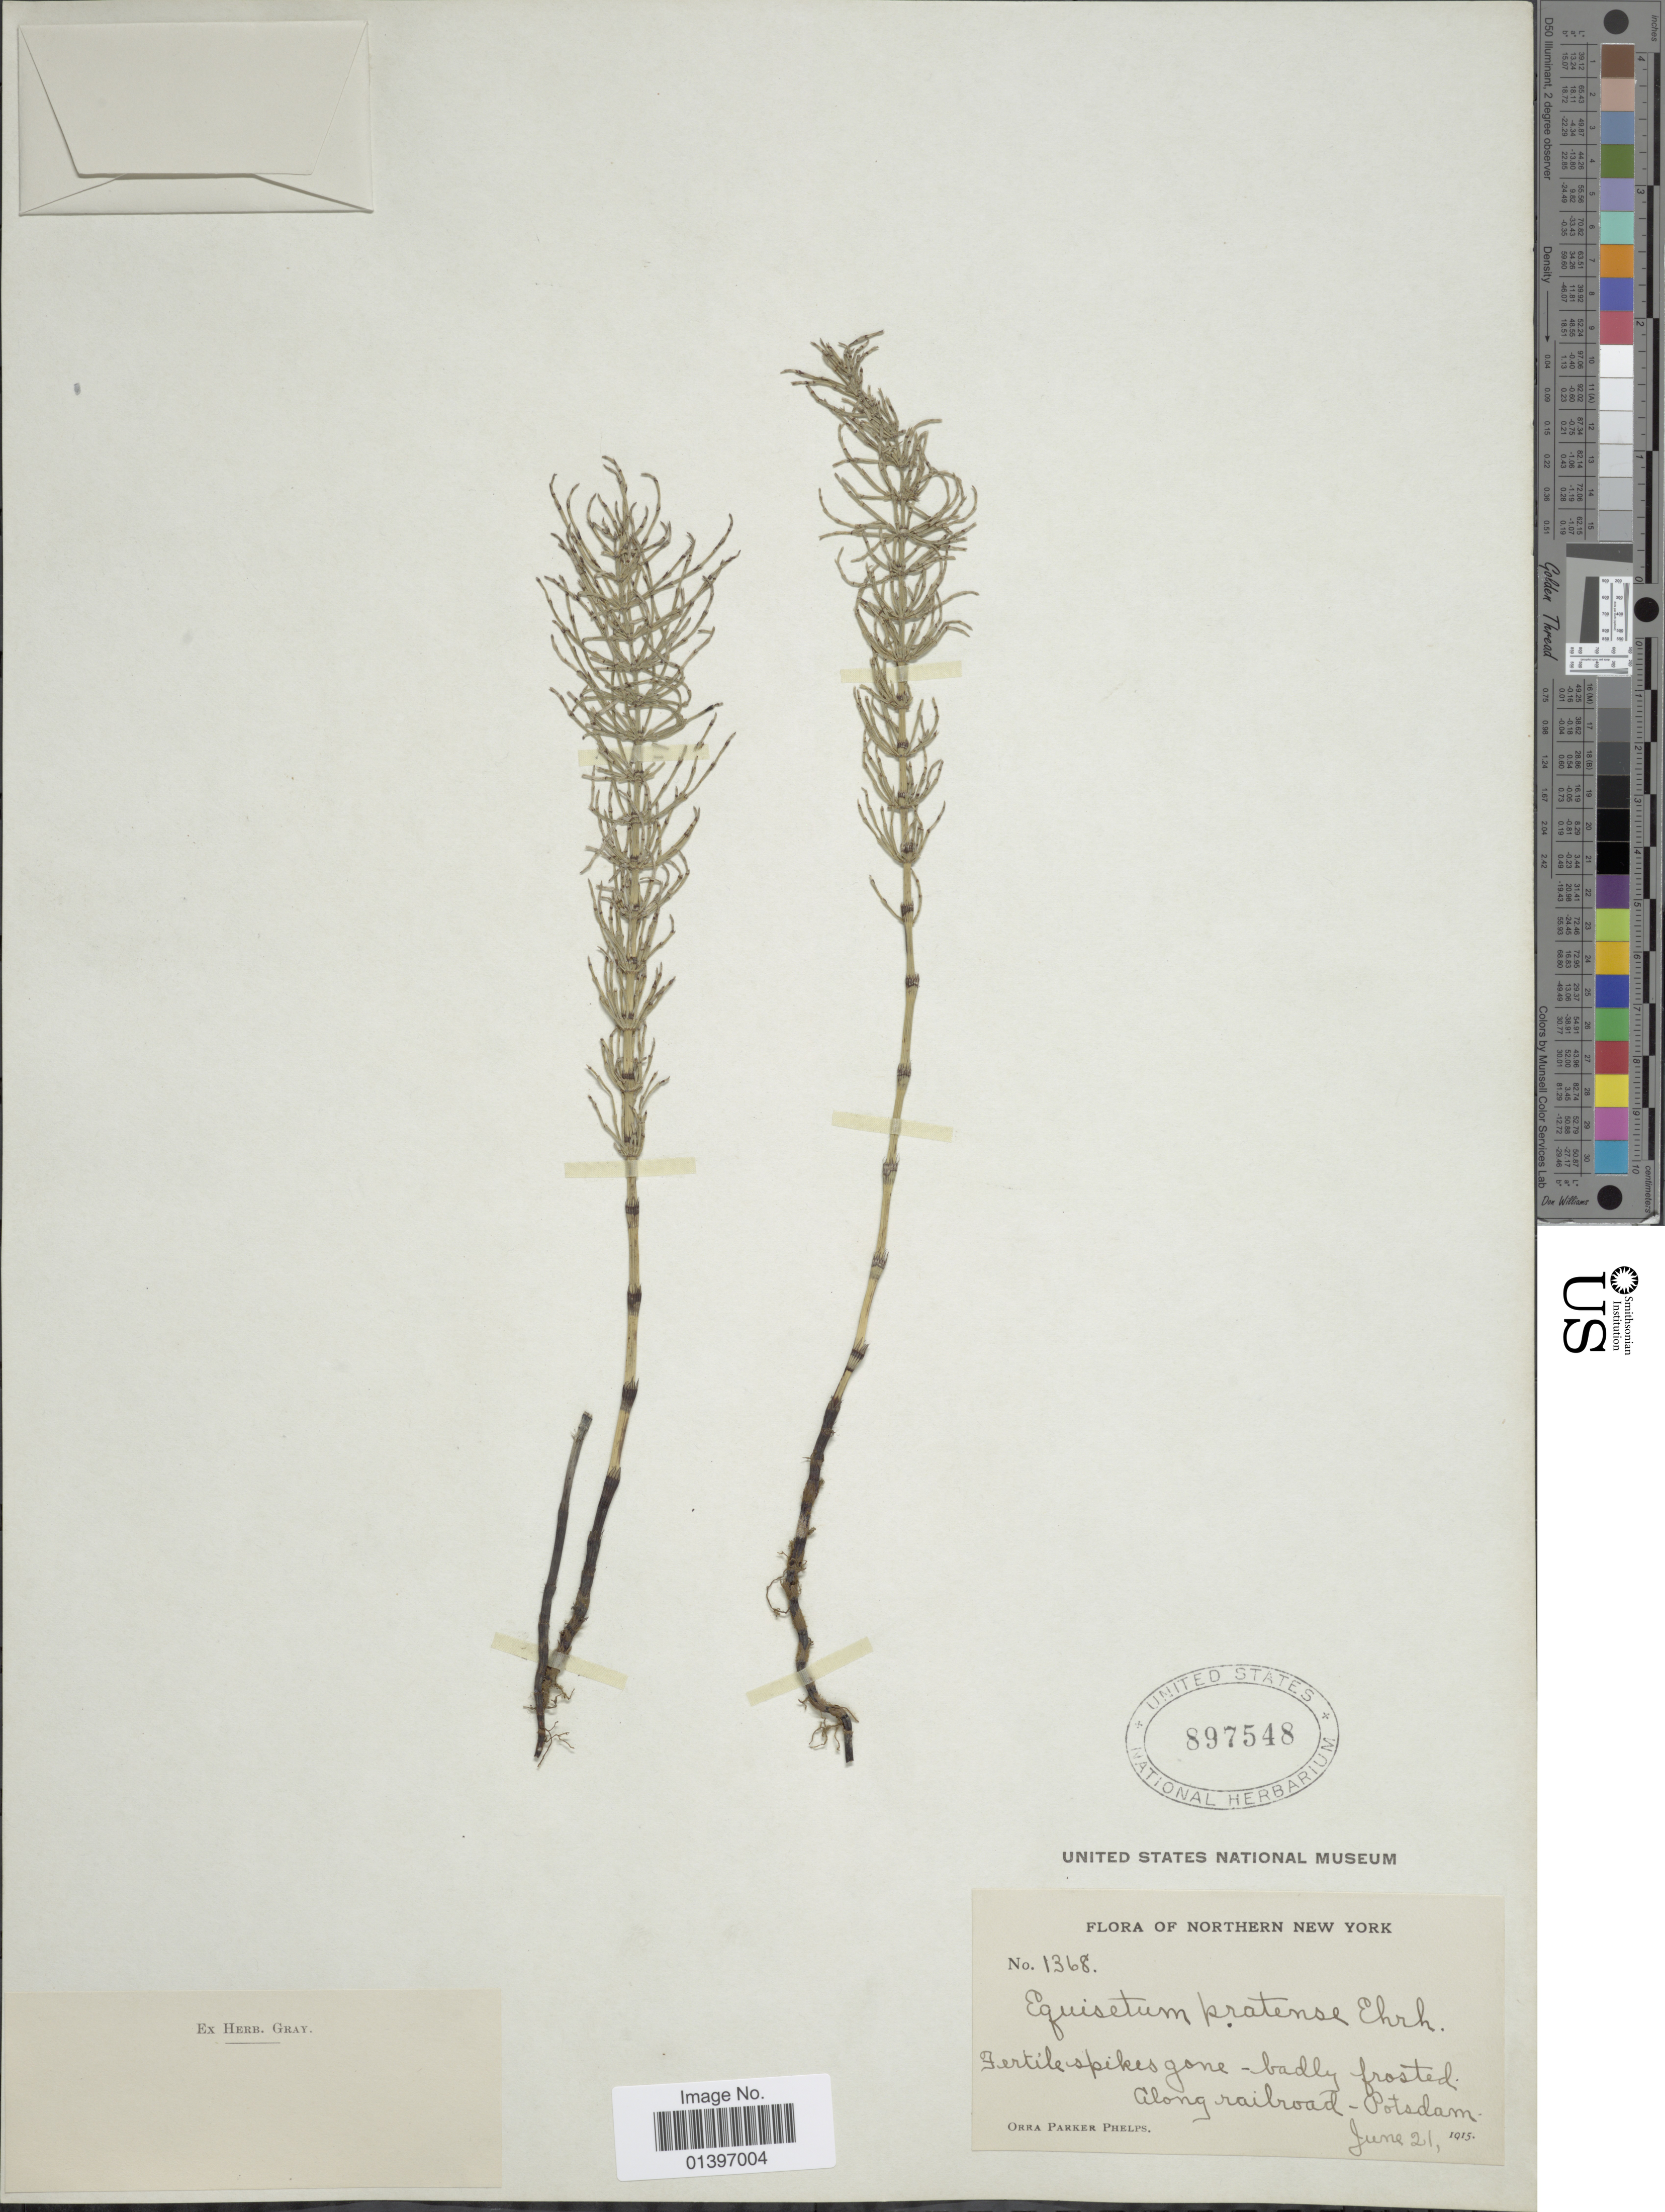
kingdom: Plantae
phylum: Tracheophyta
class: Polypodiopsida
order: Equisetales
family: Equisetaceae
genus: Equisetum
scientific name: Equisetum pratense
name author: Ehrh.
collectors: O. P. Phelps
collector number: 1368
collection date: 1915-06-21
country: United States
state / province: New York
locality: Northern New York, Along railroad-Potsdam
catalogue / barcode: US 897548